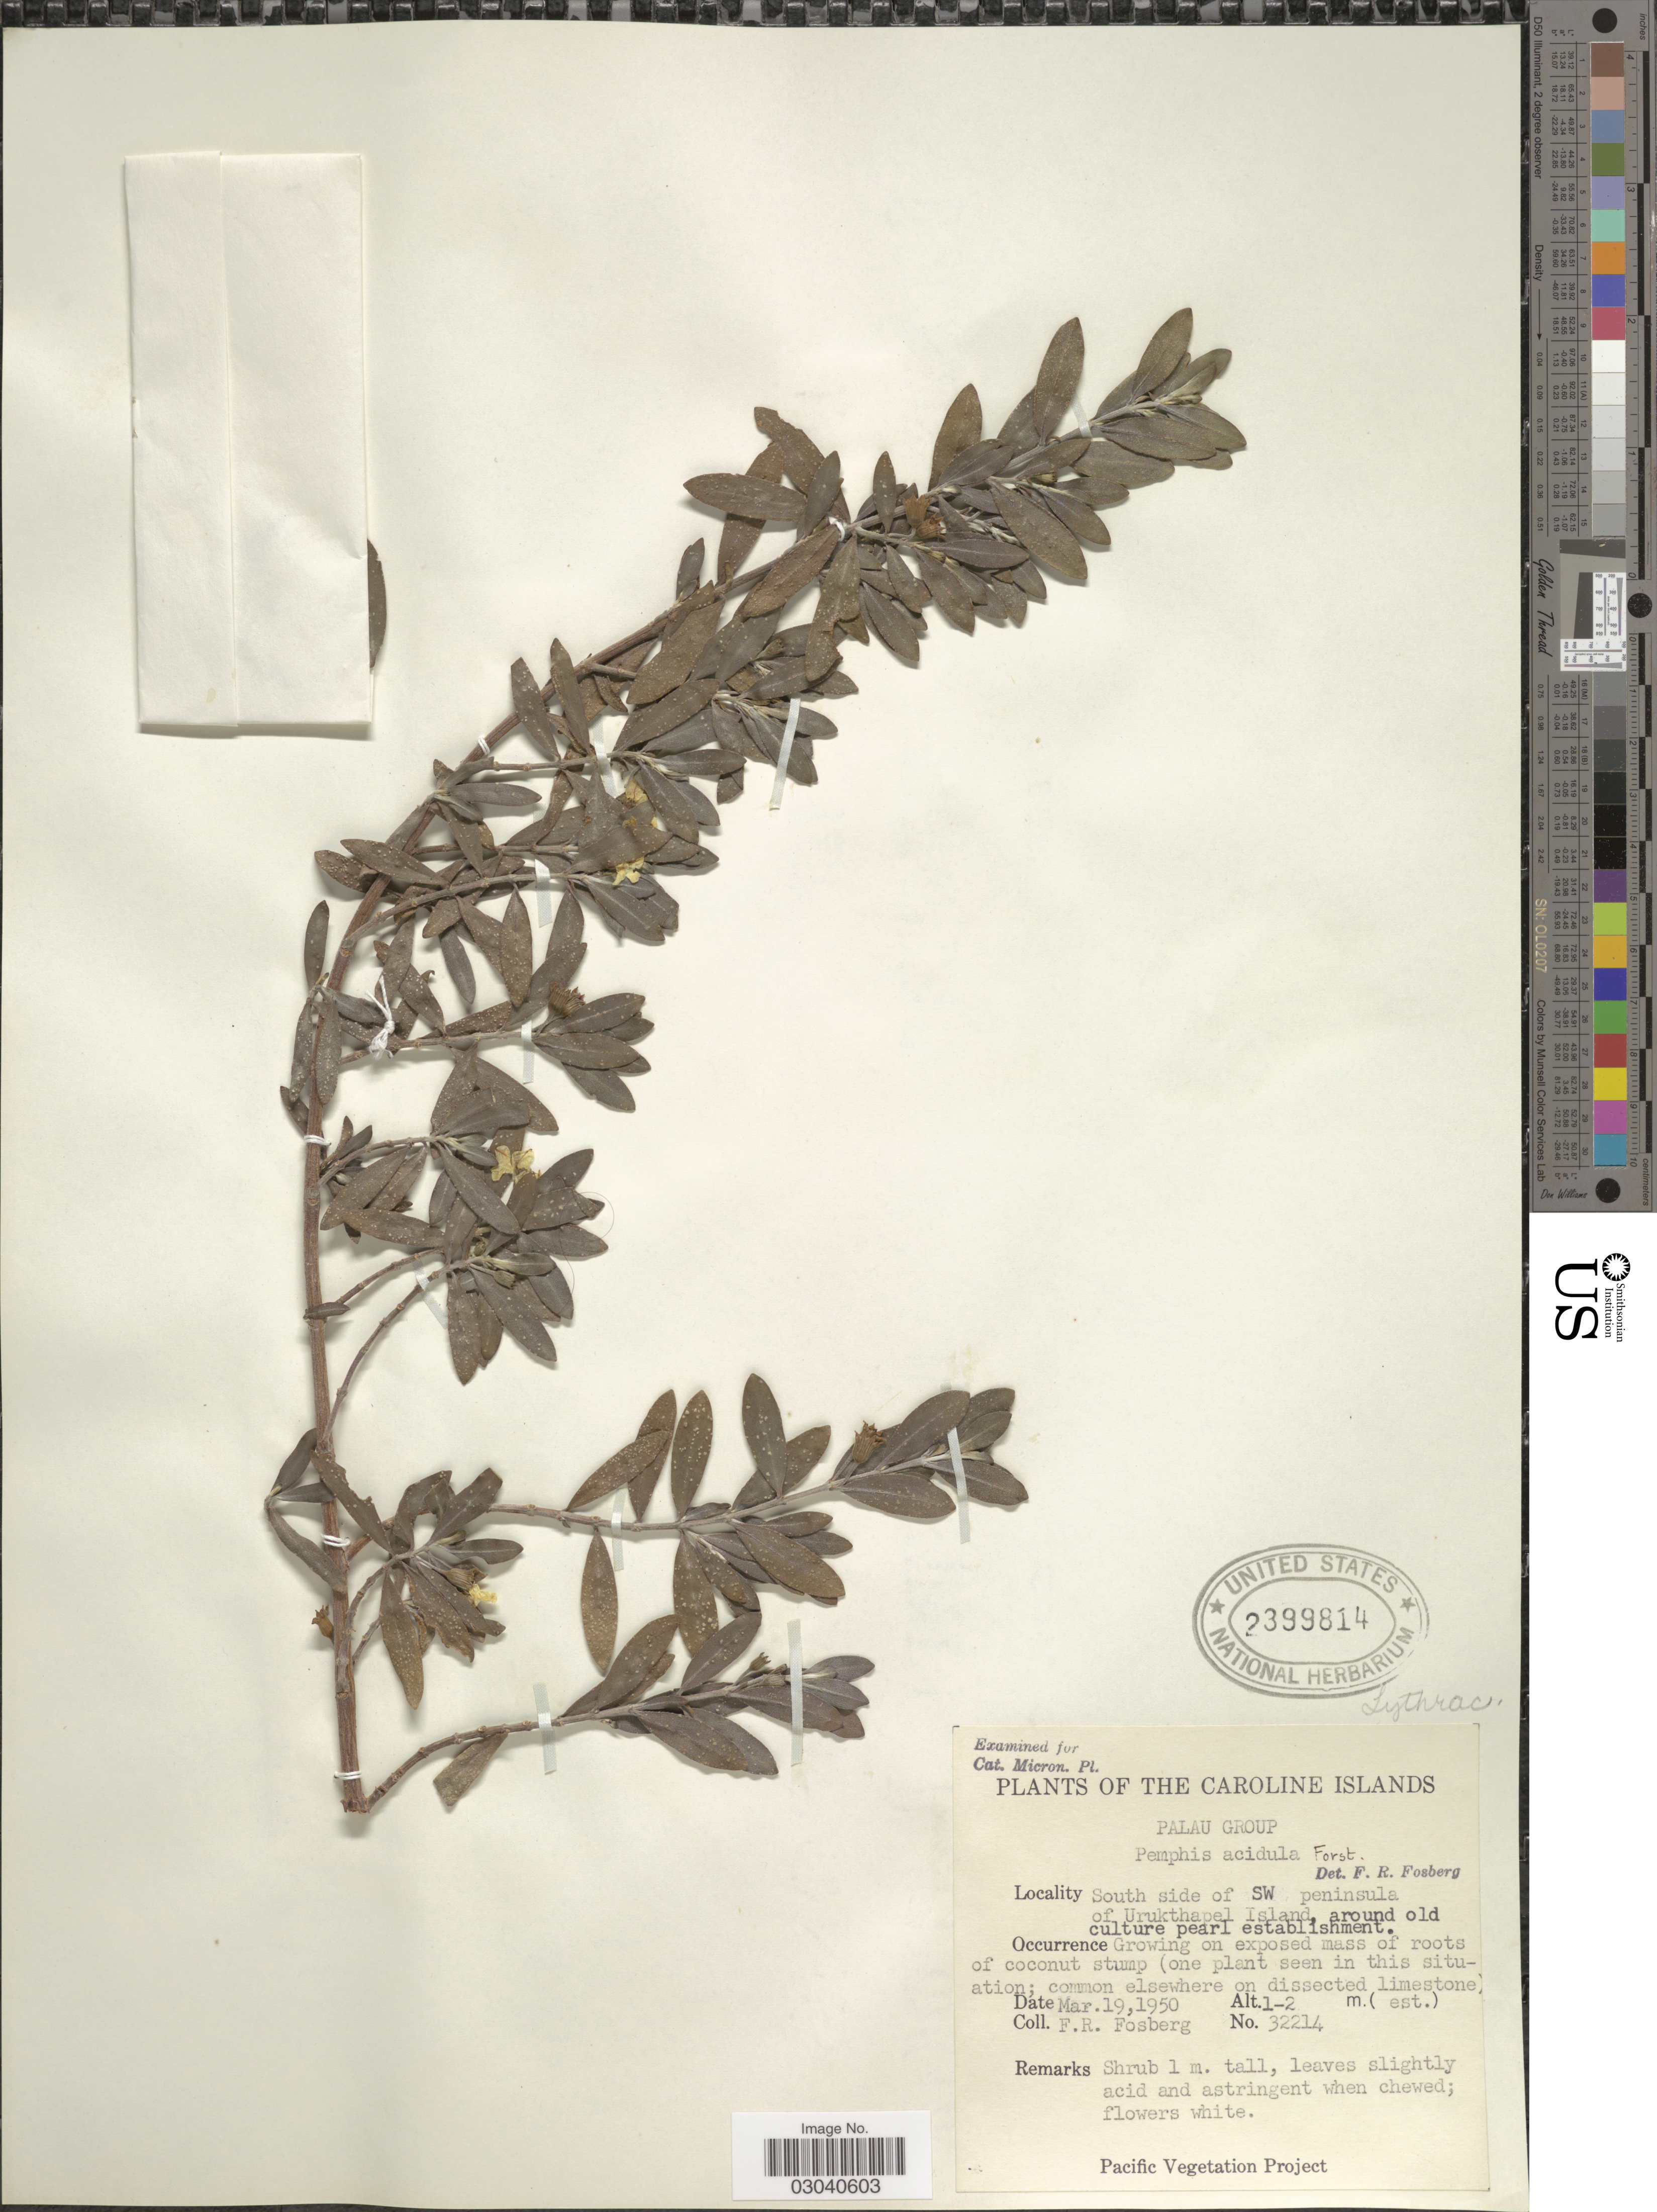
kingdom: Plantae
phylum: Tracheophyta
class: Magnoliopsida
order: Myrtales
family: Lythraceae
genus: Pemphis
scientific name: Pemphis acidula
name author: J.R. Forst. & G. Forst.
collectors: F. R. Fosberg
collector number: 32214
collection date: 1950-03-19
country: Palau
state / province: Koror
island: Ngeruktabel [Urukthapel]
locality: Caroline Islands. Palau Group. South side of SW peninsula of Urukthapel Island, around old clture pearl establíshment.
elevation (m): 1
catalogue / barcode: US 2399814